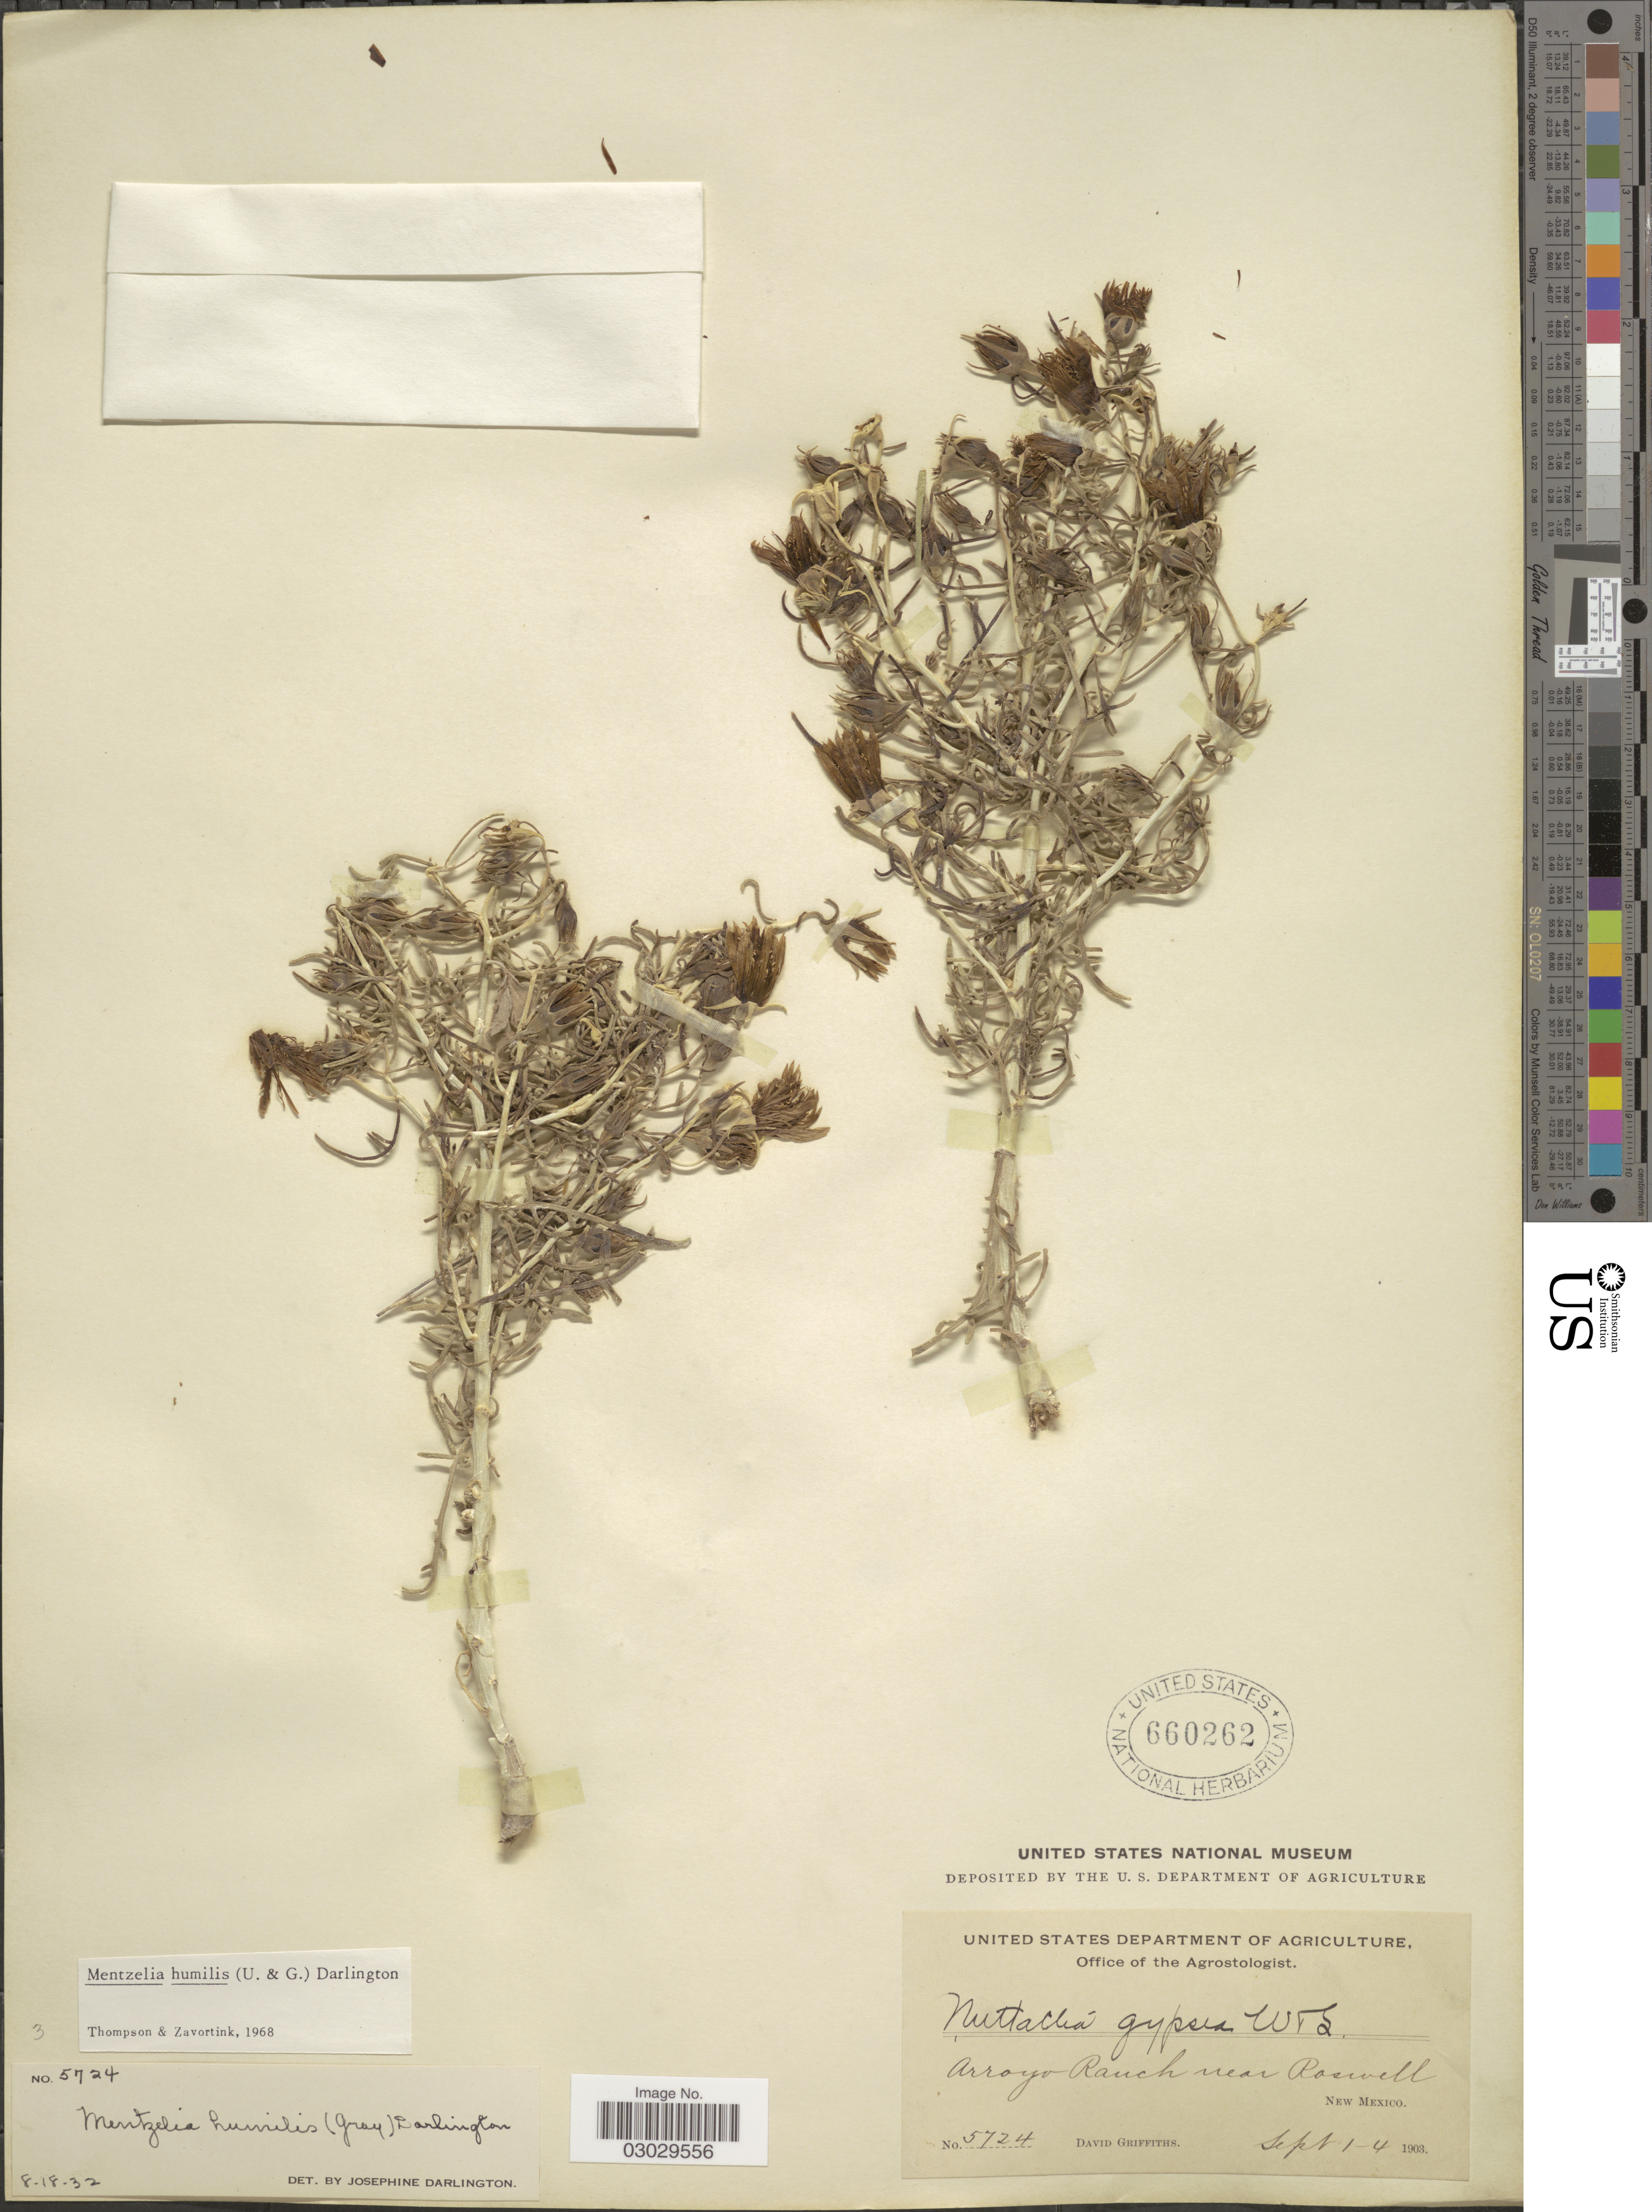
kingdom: Plantae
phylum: Tracheophyta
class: Magnoliopsida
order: Cornales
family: Loasaceae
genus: Mentzelia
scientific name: Mentzelia humilis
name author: (Urb. & Gilg) J. Darl.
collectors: D. Griffiths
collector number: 5724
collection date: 1903-09-01/1903-09-04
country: United States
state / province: New Mexico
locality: Arroyo Ranch near Roswell.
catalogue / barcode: US 660262